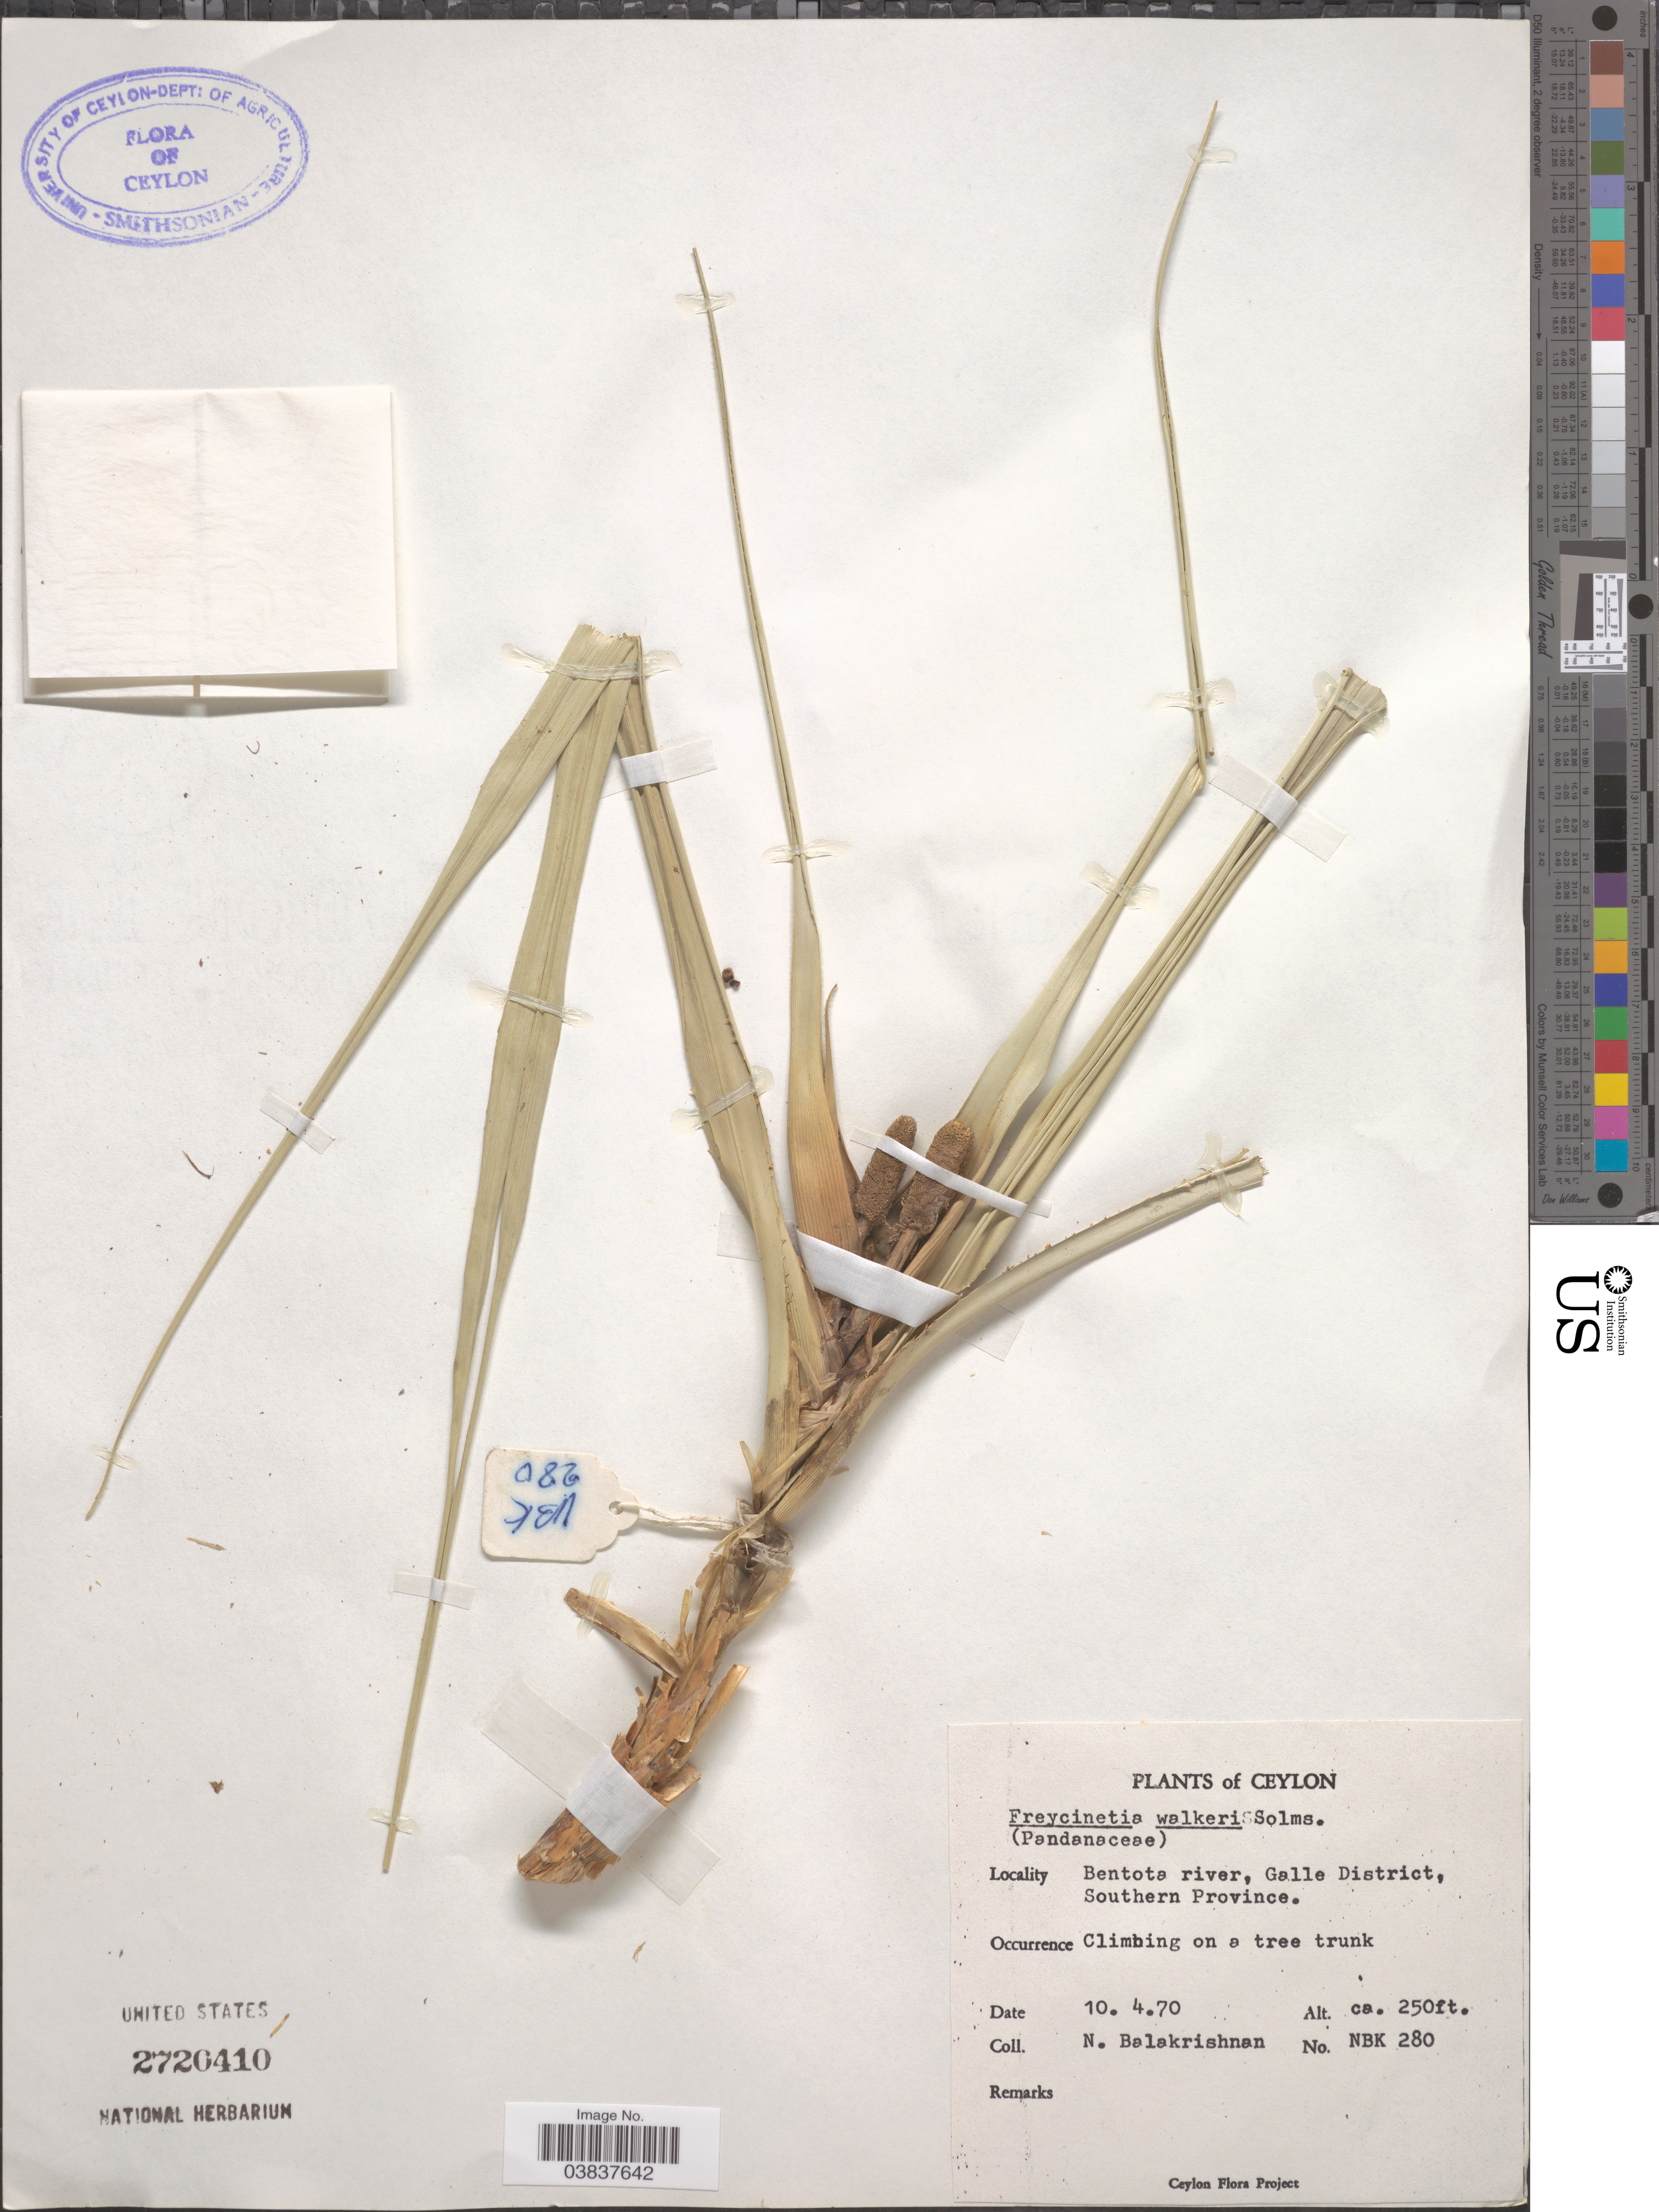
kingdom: Plantae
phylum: Tracheophyta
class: Liliopsida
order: Pandanales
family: Pandanaceae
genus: Freycinetia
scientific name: Freycinetia walkeri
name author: Solms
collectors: N. Balakrishnan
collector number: NBK280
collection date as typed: Transcribed d/m/y: 10/4/70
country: Sri Lanka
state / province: Southern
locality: Ceylon. Bentote river, Galle District.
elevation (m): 76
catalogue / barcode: US 2726410